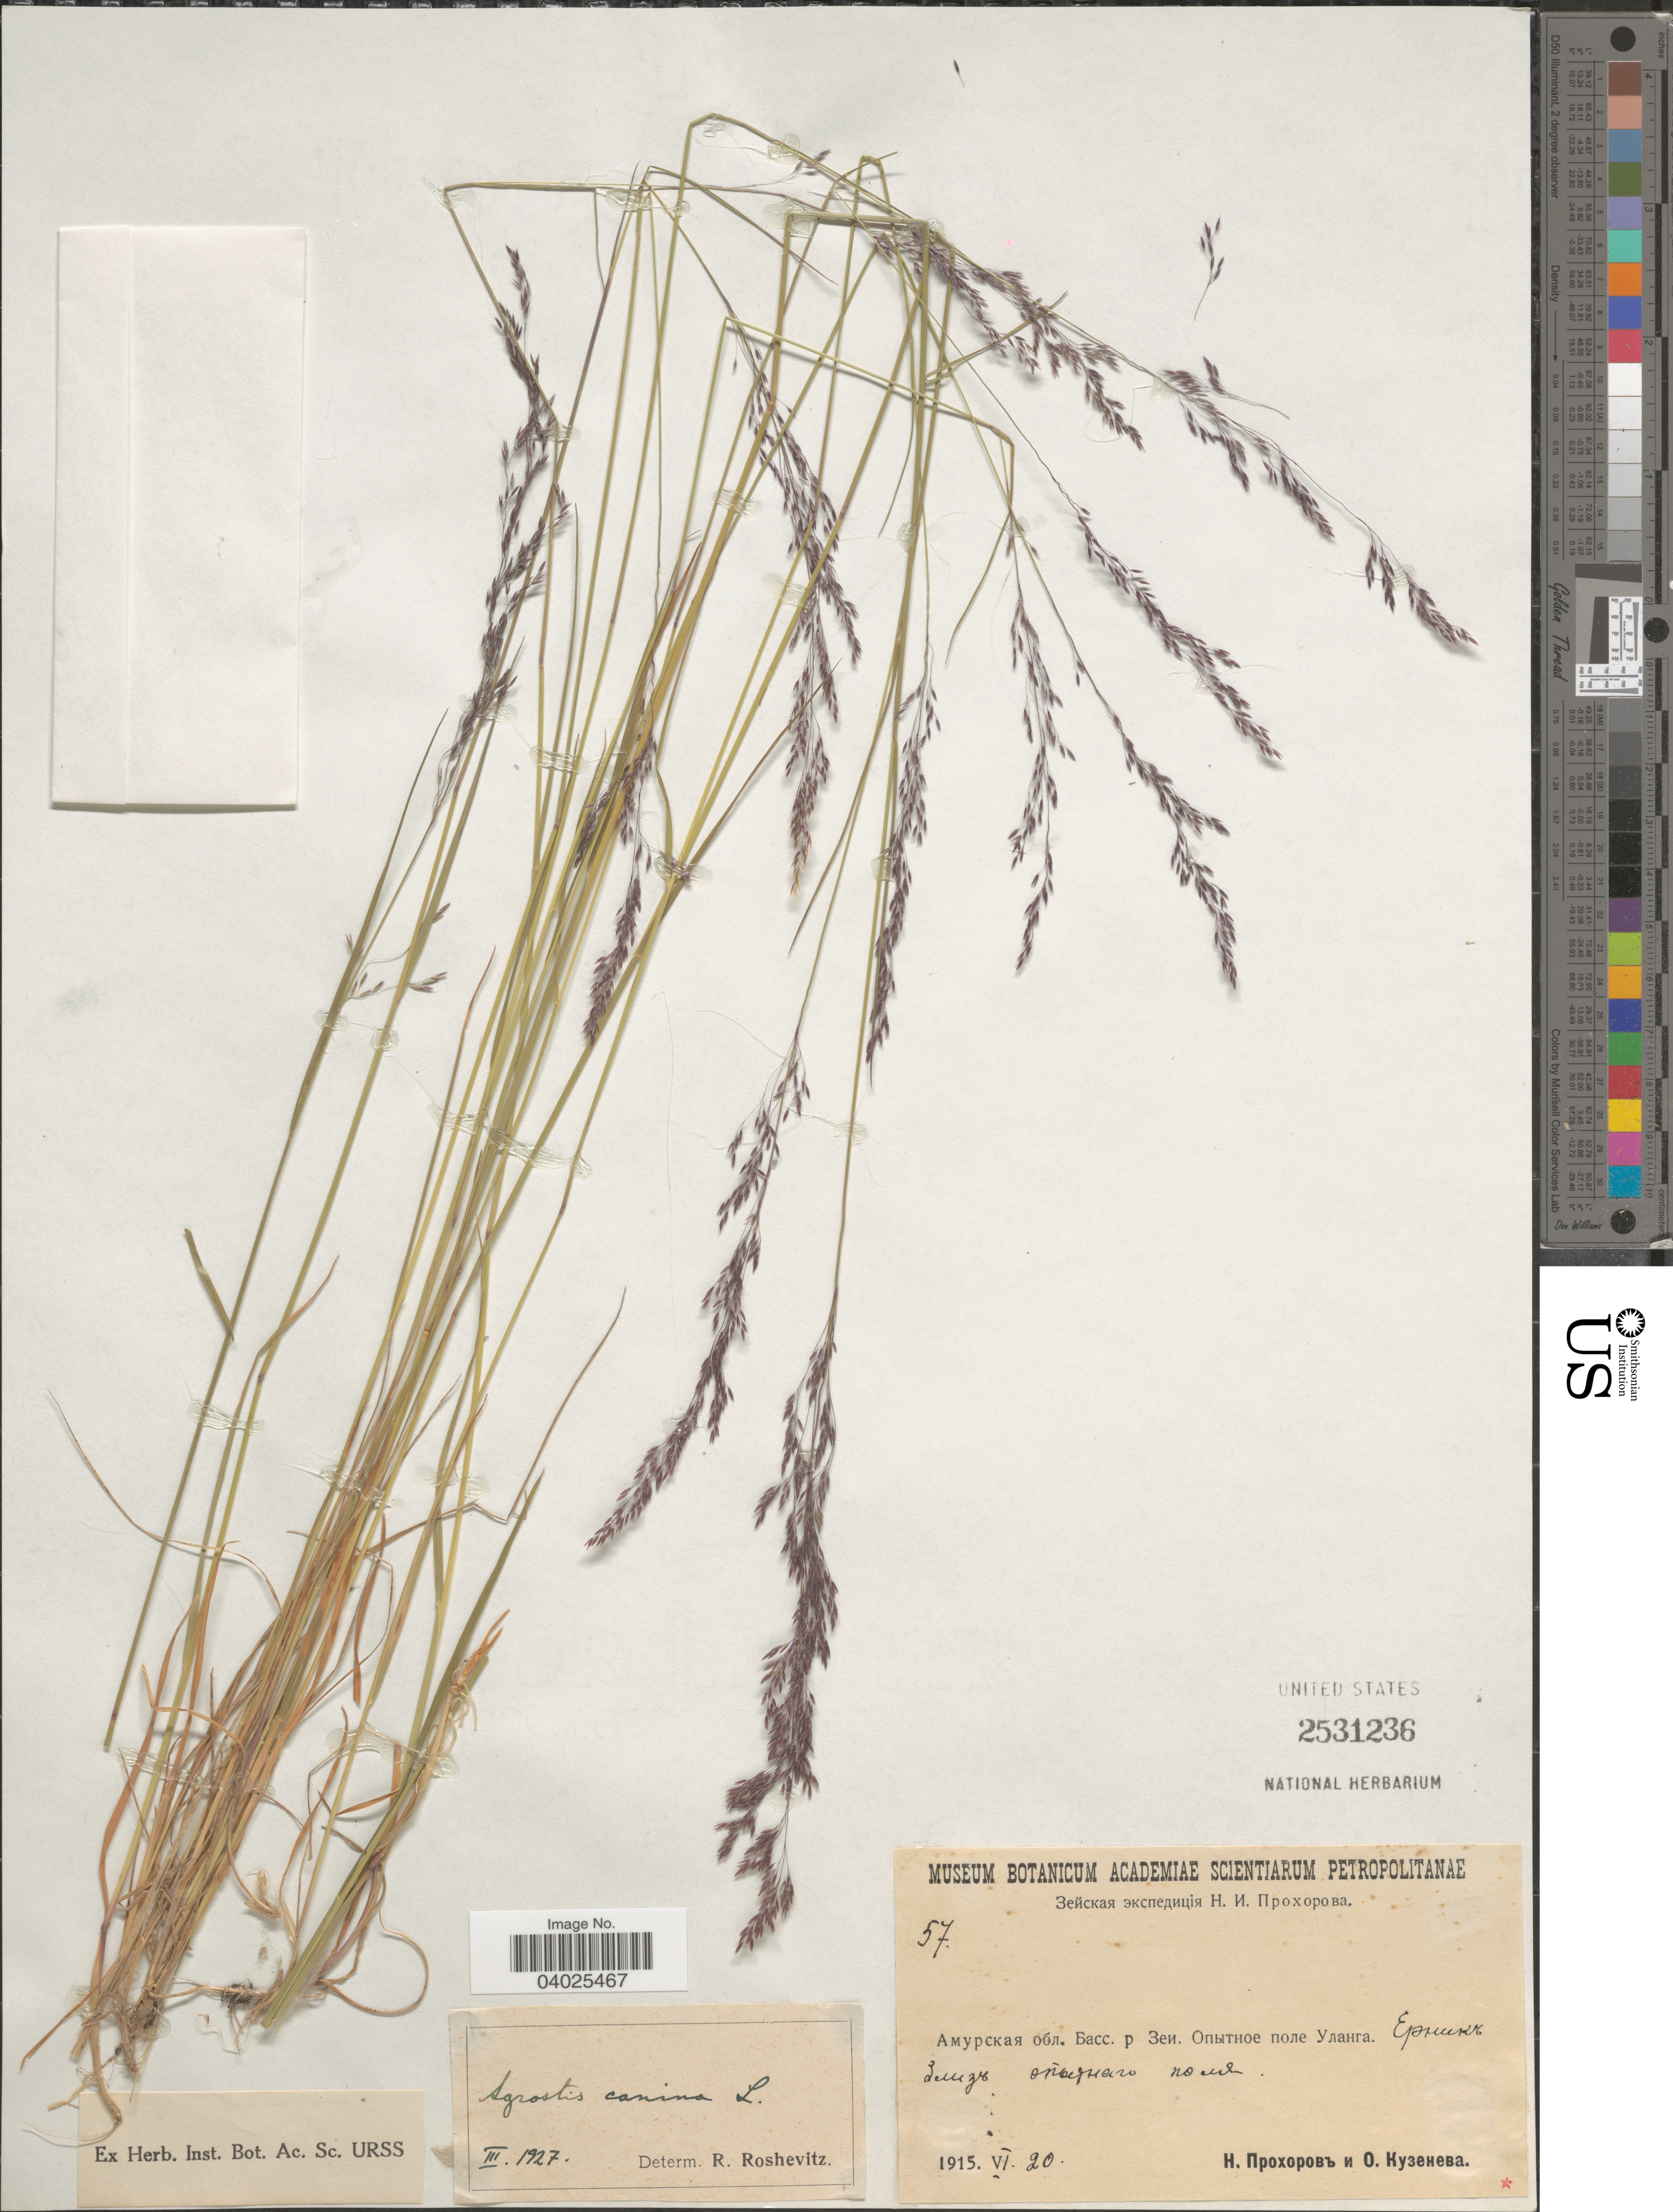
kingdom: Plantae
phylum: Tracheophyta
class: Liliopsida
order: Poales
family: Poaceae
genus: Agrostis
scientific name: Agrostis canina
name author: L.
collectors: N. Prokhorov & O. Kuzeneva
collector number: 57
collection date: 1915-06-20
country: Russian Federation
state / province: Amur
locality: Ulunga, basin of river Zeya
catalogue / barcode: US 2531236